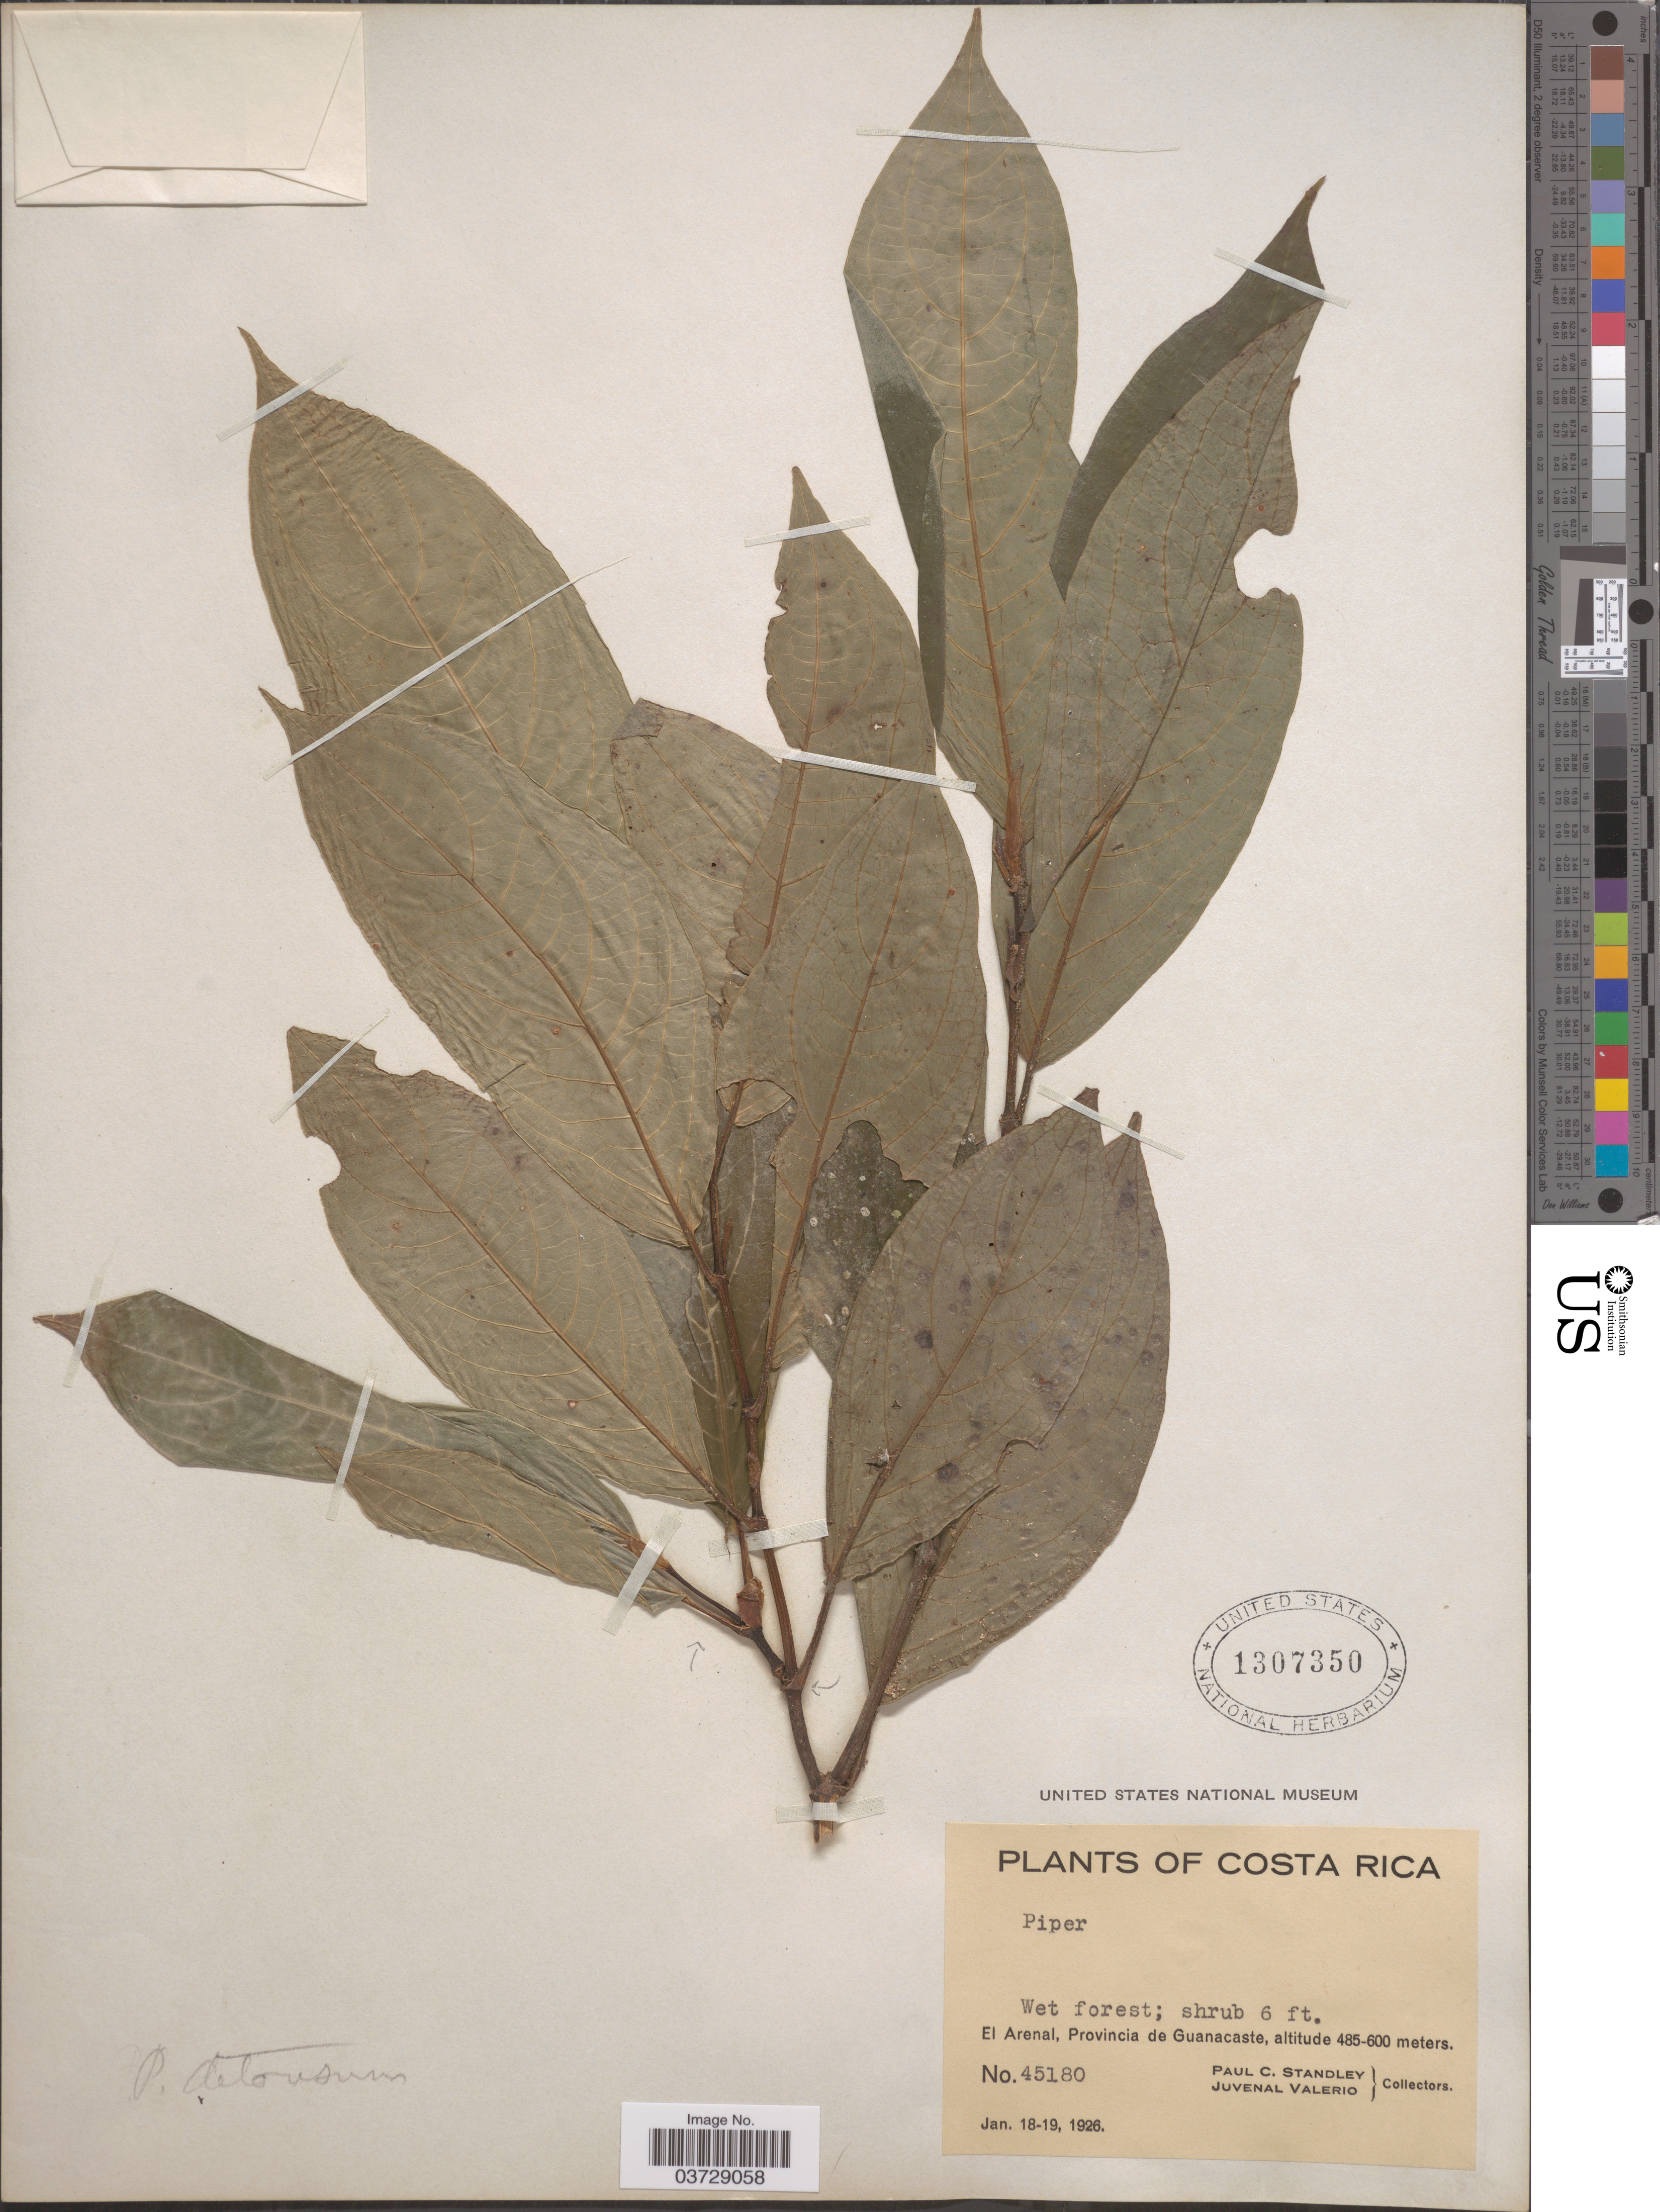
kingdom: Plantae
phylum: Tracheophyta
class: Magnoliopsida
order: Piperales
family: Piperaceae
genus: Piper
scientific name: Piper detonsum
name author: Trel.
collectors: P. C. Standley & J. Valerio R.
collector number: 45180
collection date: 1926-01-18/1926-01-19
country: Costa Rica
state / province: Guanacaste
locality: El Arenal.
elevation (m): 485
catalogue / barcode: US 1307350